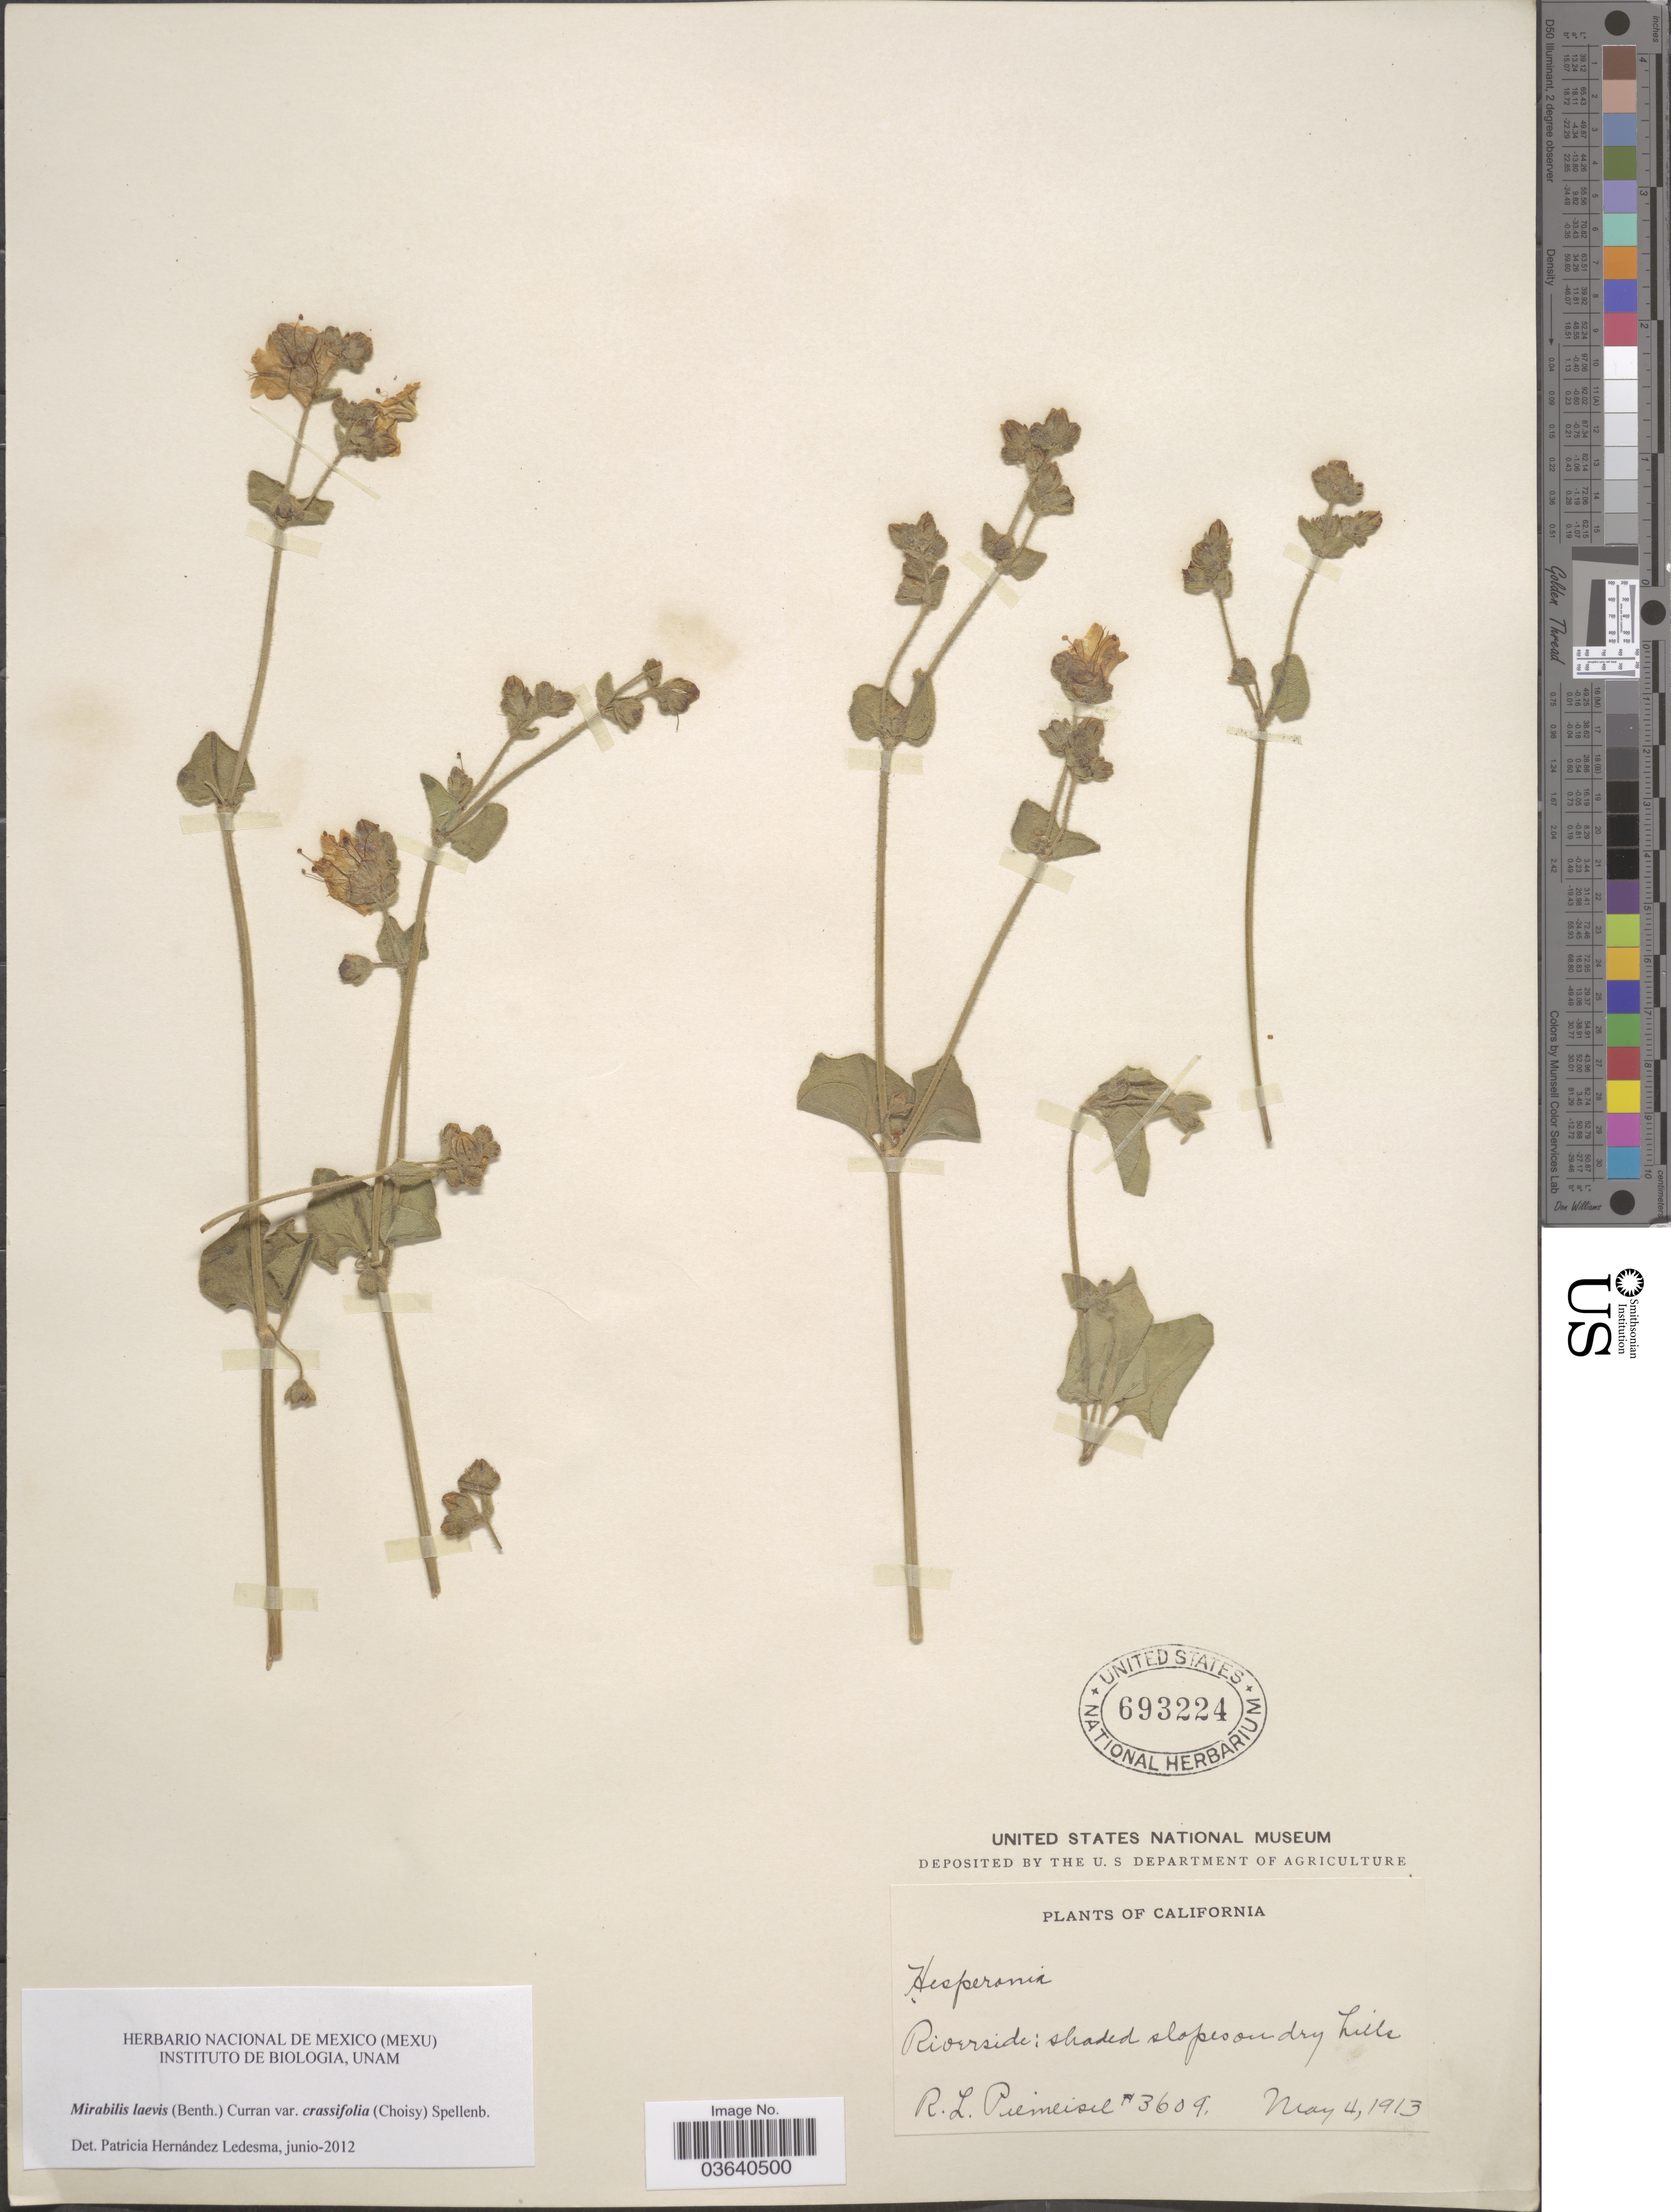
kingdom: Plantae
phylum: Tracheophyta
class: Magnoliopsida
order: Caryophyllales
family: Nyctaginaceae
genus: Mirabilis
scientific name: Mirabilis laevis var. crassifolia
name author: (Choisy) Spellenb.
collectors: R. L. Piemeisel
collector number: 3609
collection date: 1913-05-04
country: United States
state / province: California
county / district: Riverside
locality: Riverside; shaded slopes on dry hills.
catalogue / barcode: US 693224